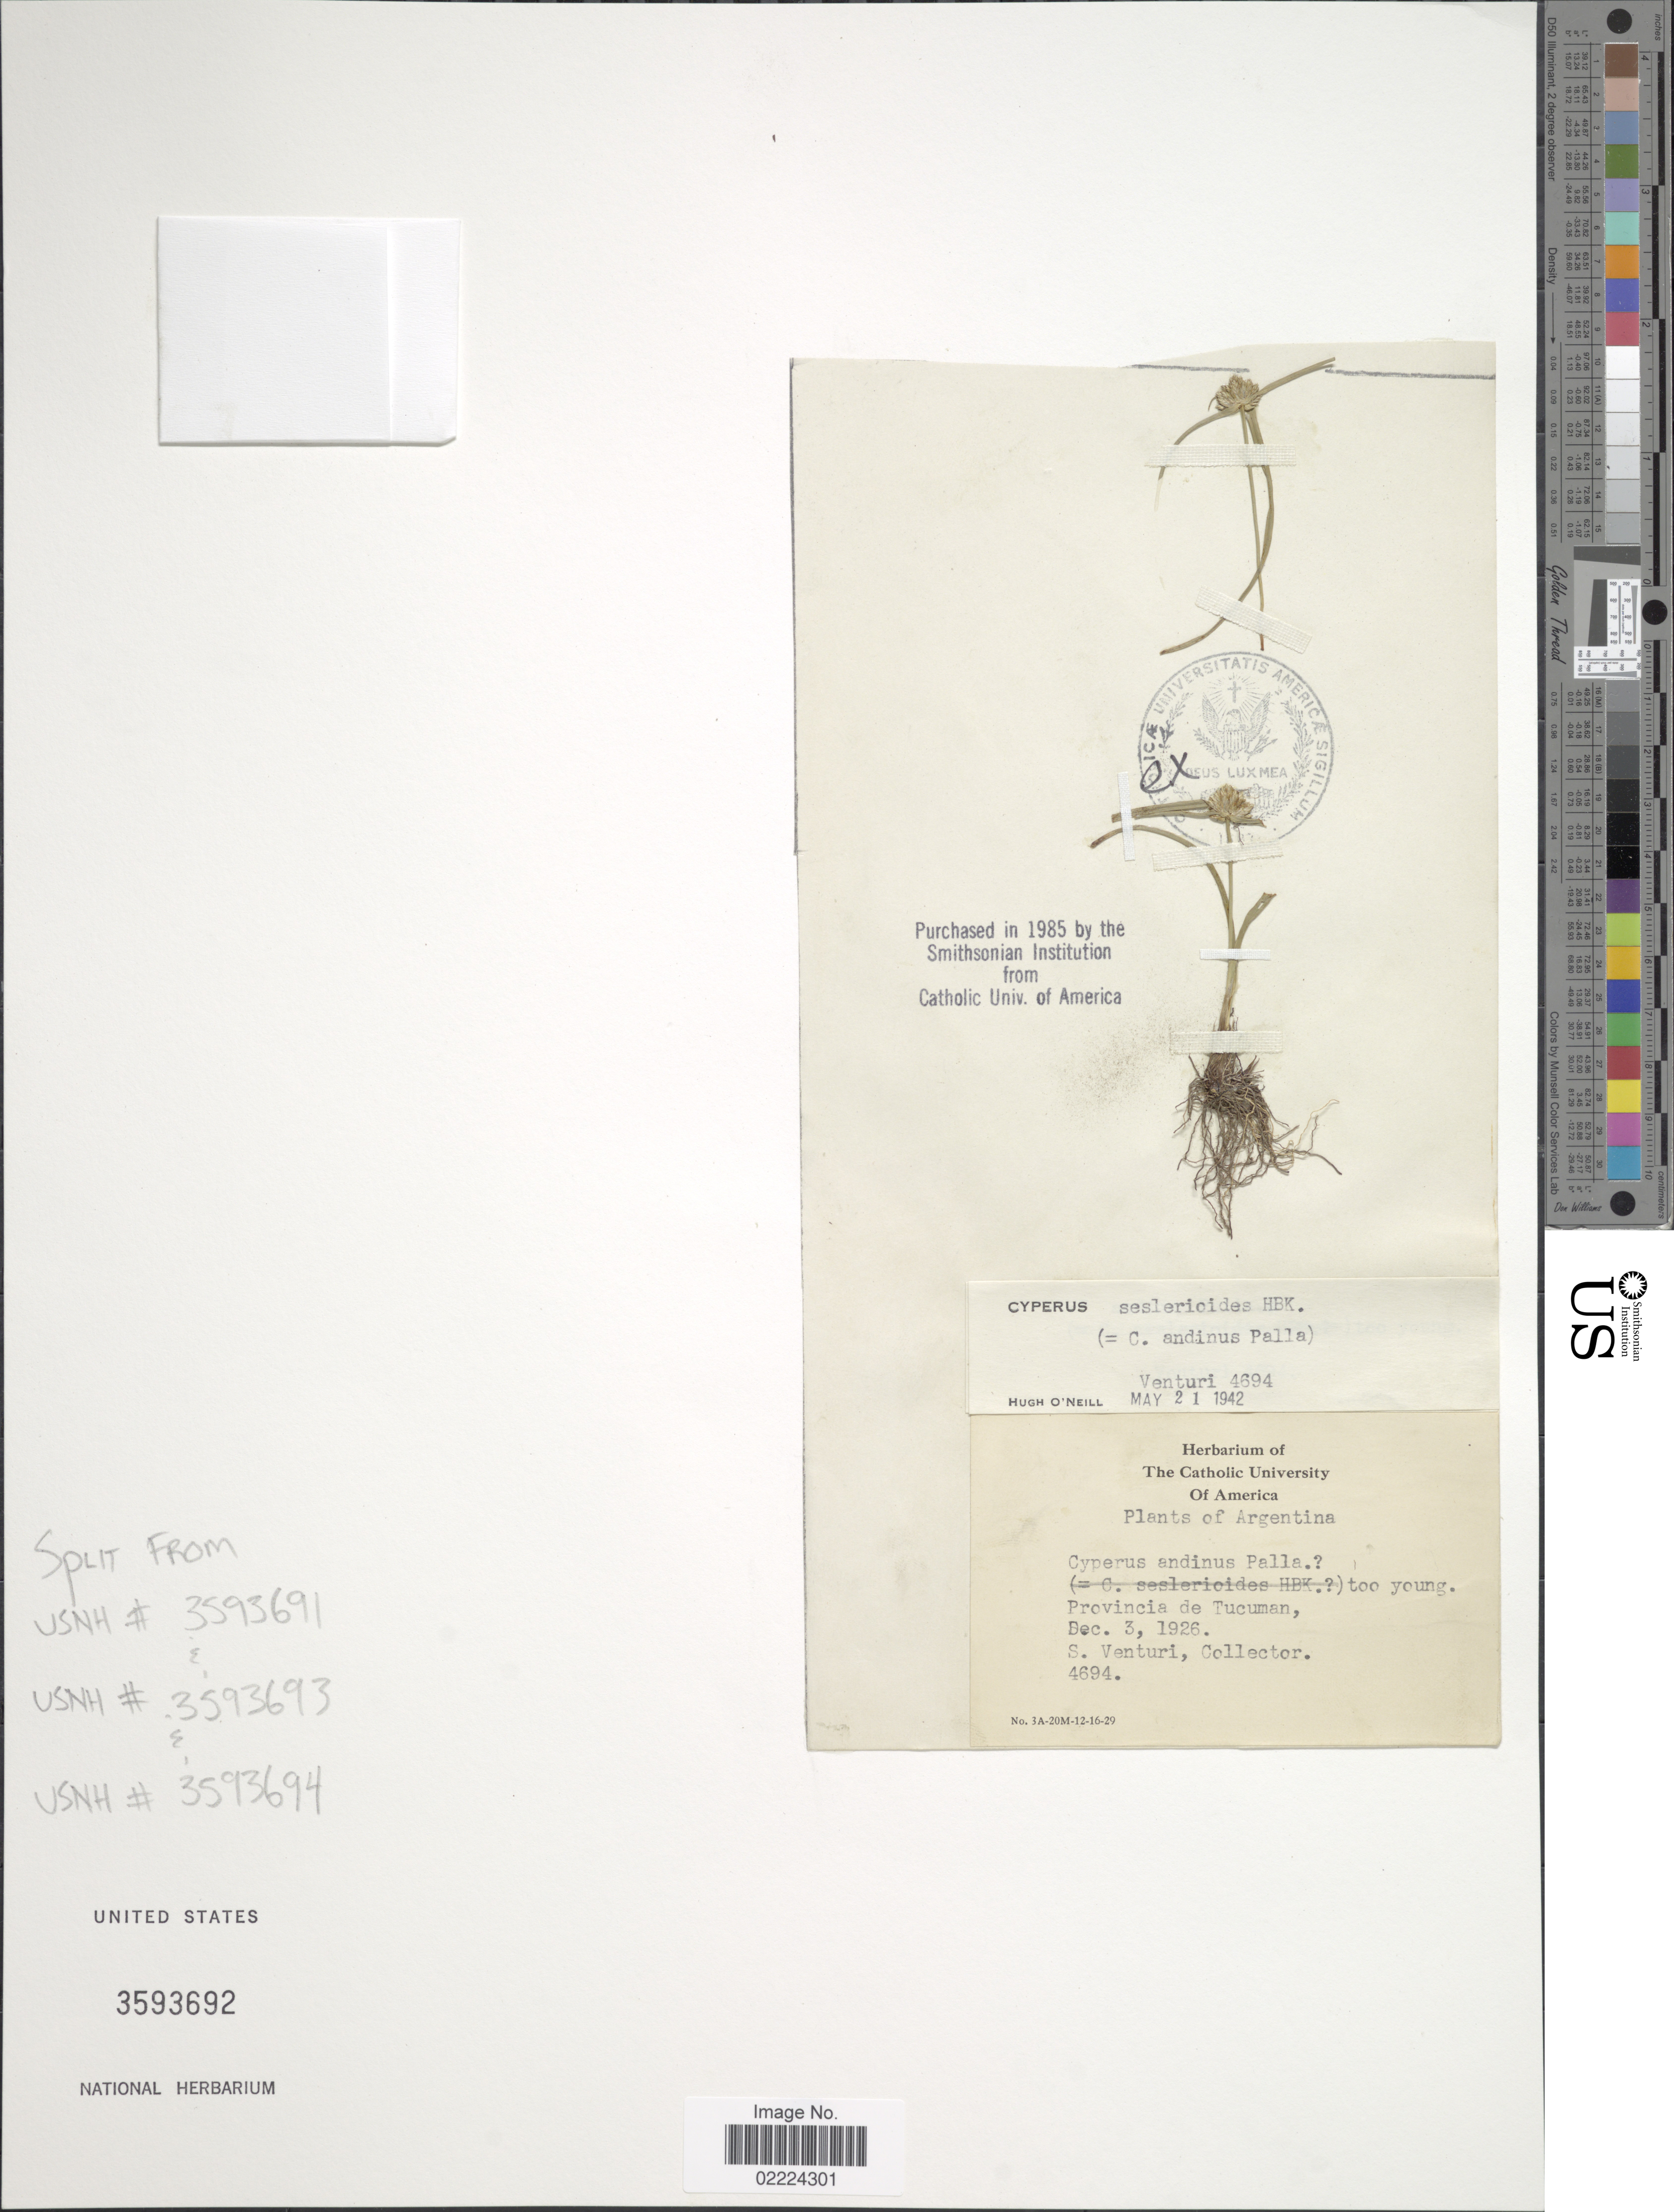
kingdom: Plantae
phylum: Tracheophyta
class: Liliopsida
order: Poales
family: Cyperaceae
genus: Cyperus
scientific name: Cyperus seslerioides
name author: Kunth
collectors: S. Venturi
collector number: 4694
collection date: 1926-12-03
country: Argentina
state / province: Tucuman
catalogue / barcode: US 3593692